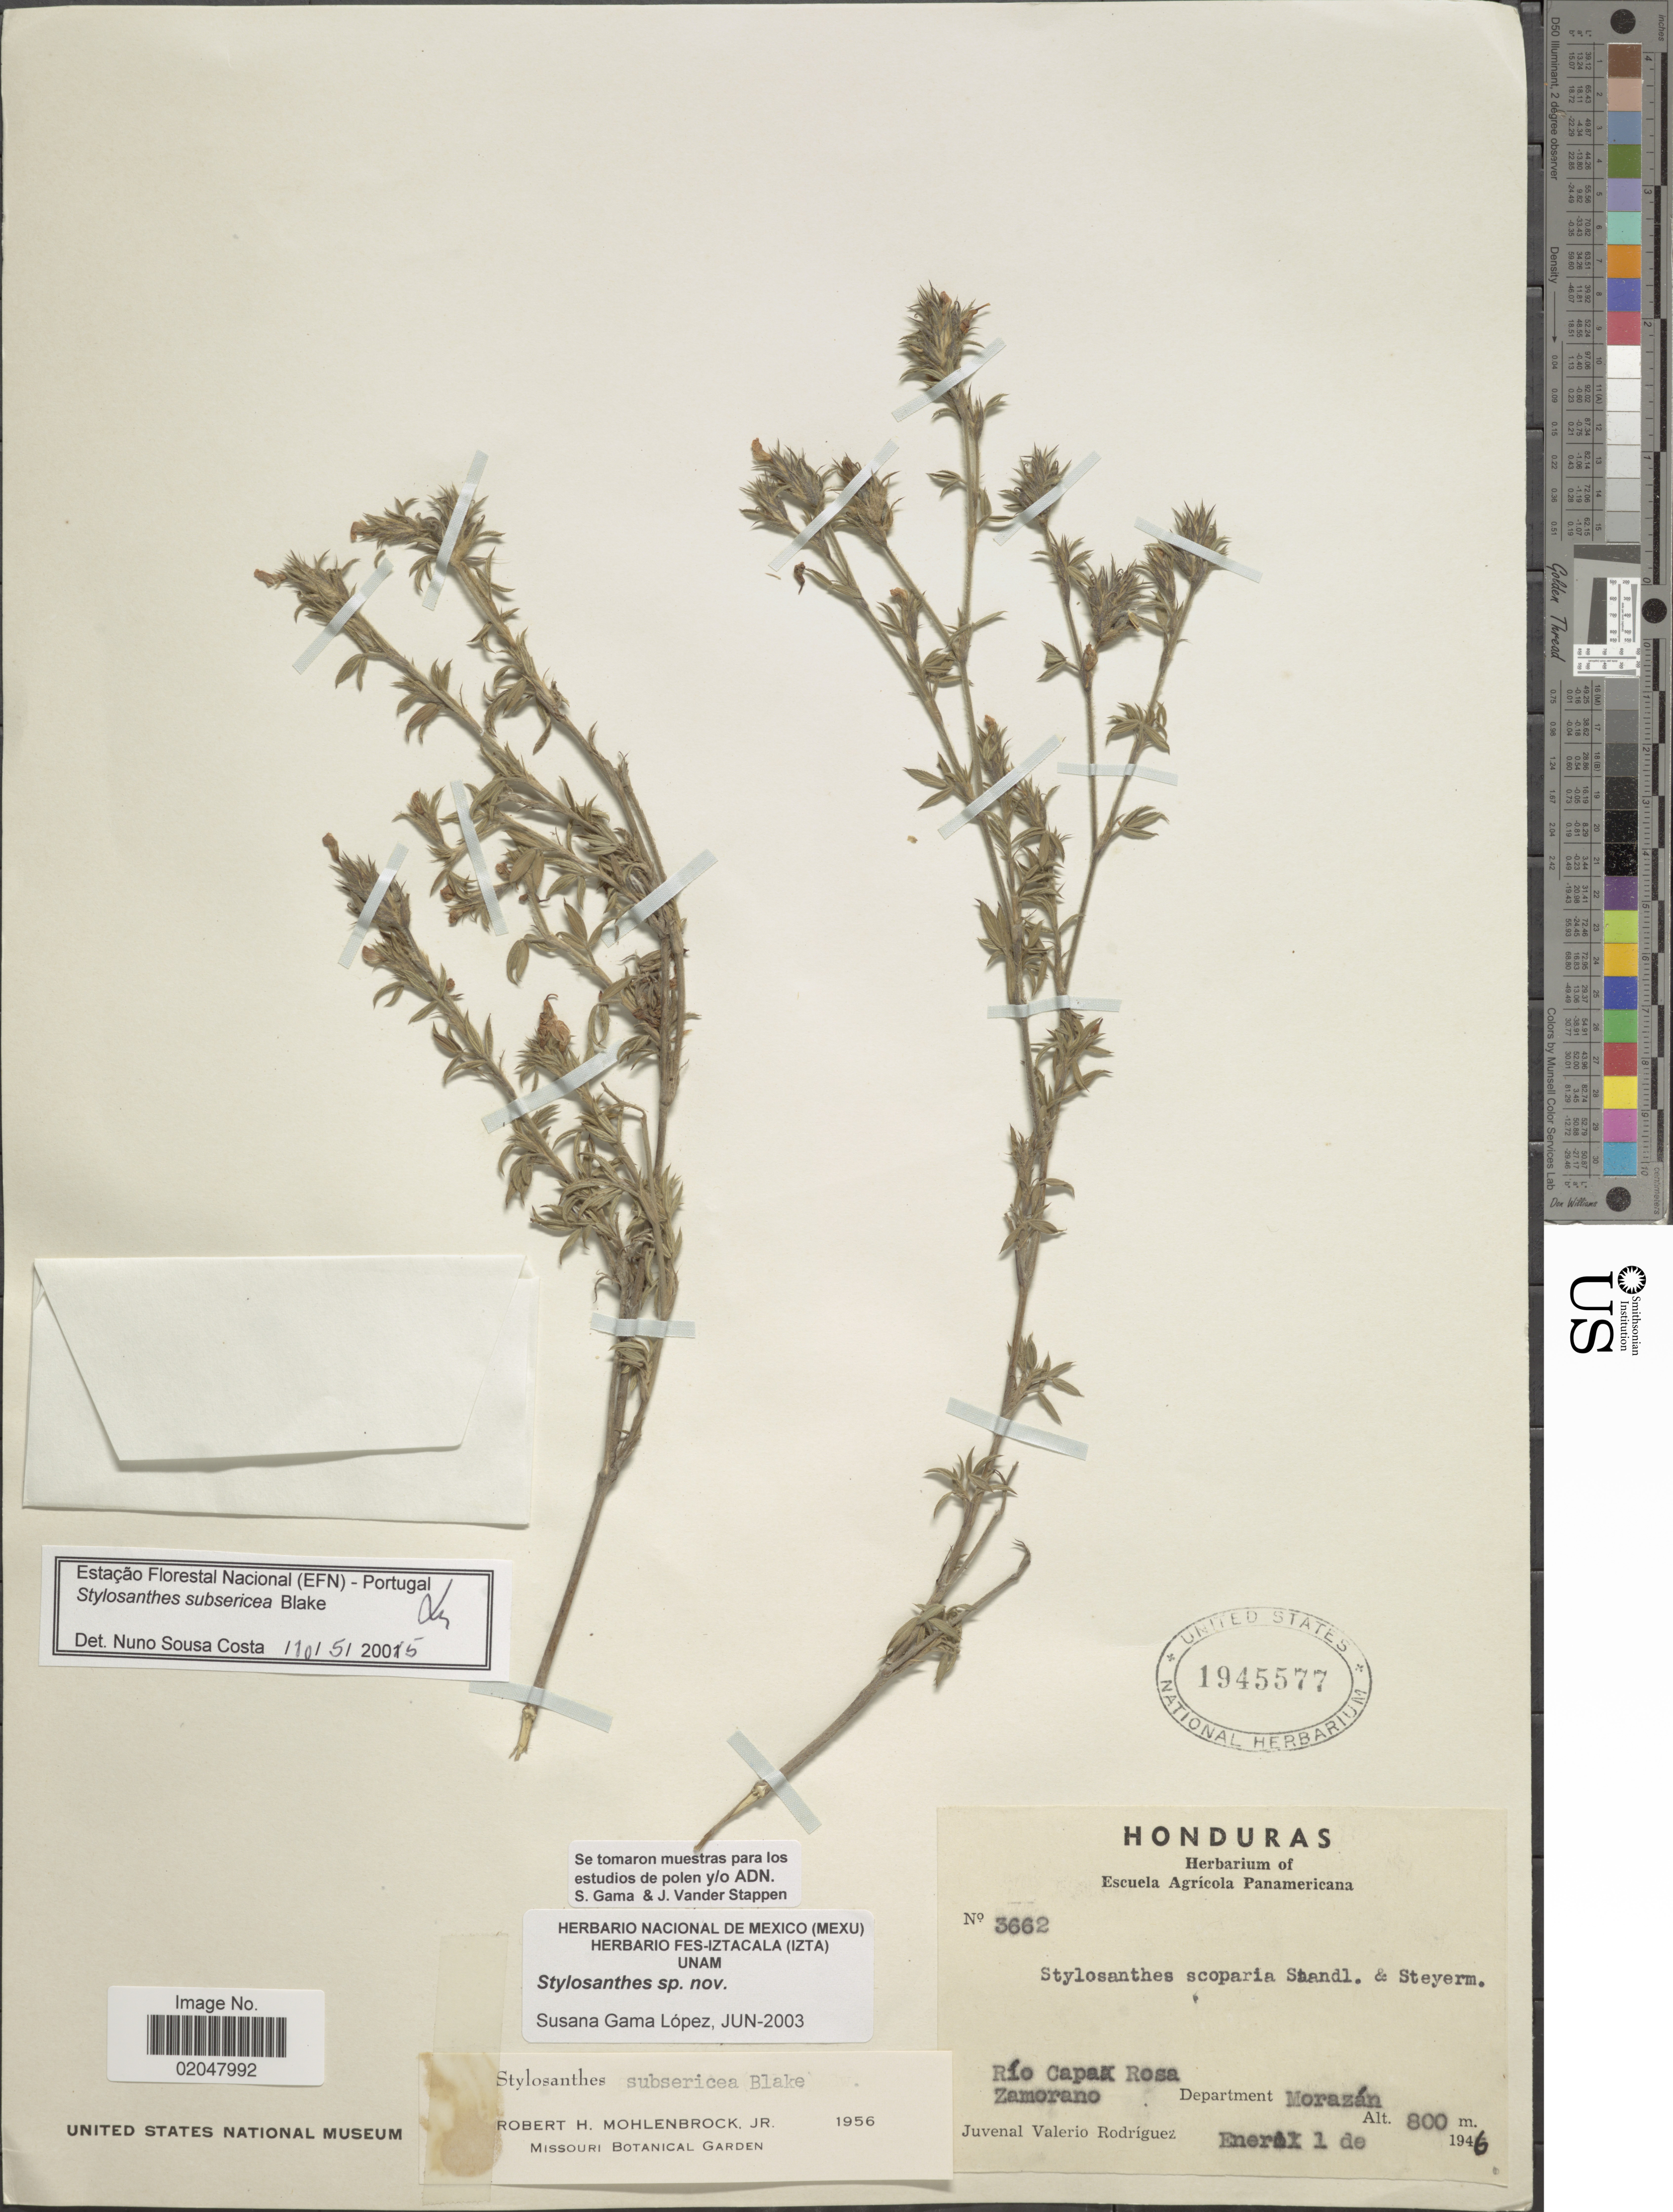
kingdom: Plantae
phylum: Tracheophyta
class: Magnoliopsida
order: Fabales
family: Fabaceae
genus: Stylosanthes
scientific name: Stylosanthes subsericea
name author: S.F. Blake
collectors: J. Rodriguez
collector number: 3662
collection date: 1946-01-01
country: Honduras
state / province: Fco. Morazán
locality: Rio Capa Rosa, Zamorano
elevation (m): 800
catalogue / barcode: US 1945577